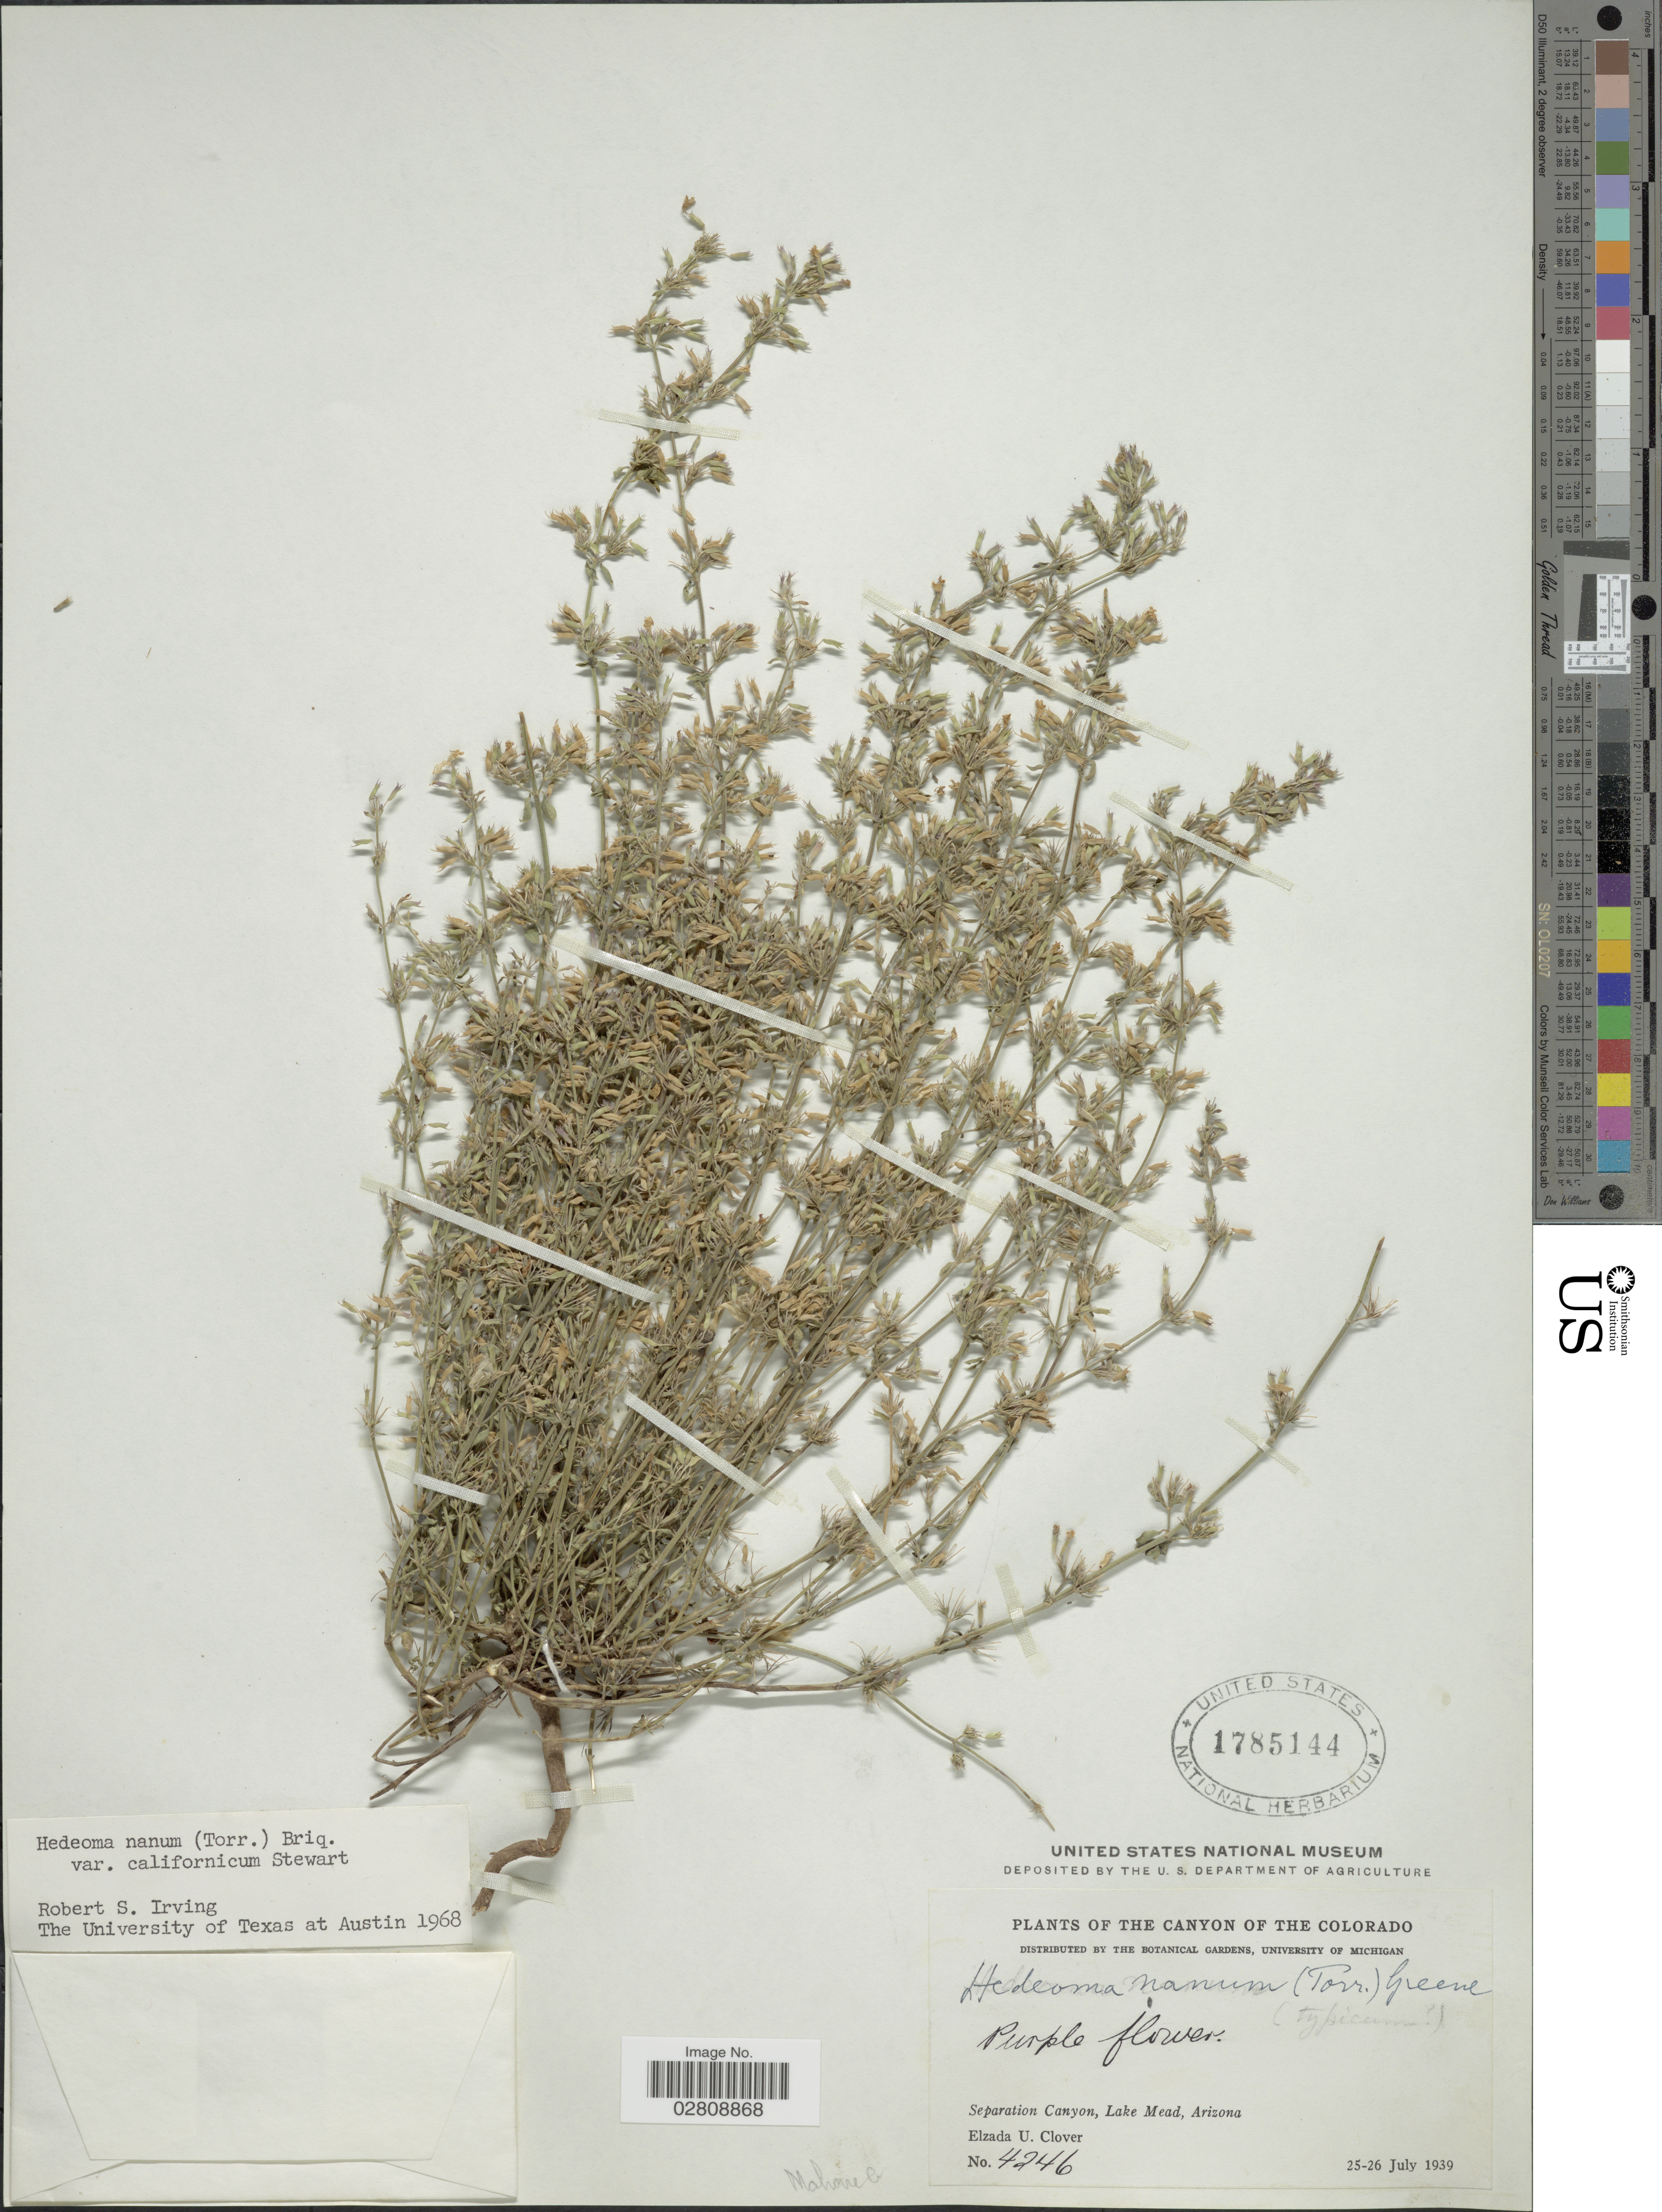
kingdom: Plantae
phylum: Tracheophyta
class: Magnoliopsida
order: Lamiales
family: Lamiaceae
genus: Hedeoma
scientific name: Hedeoma nana subsp. californica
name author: W.S. Stewart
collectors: E. U. Clover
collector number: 4246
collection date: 1939-07-25/1939-07-26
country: United States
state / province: Arizona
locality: The Canyon of the Colorado. Seperation Canyon, Lake Mead.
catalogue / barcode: US 1785144